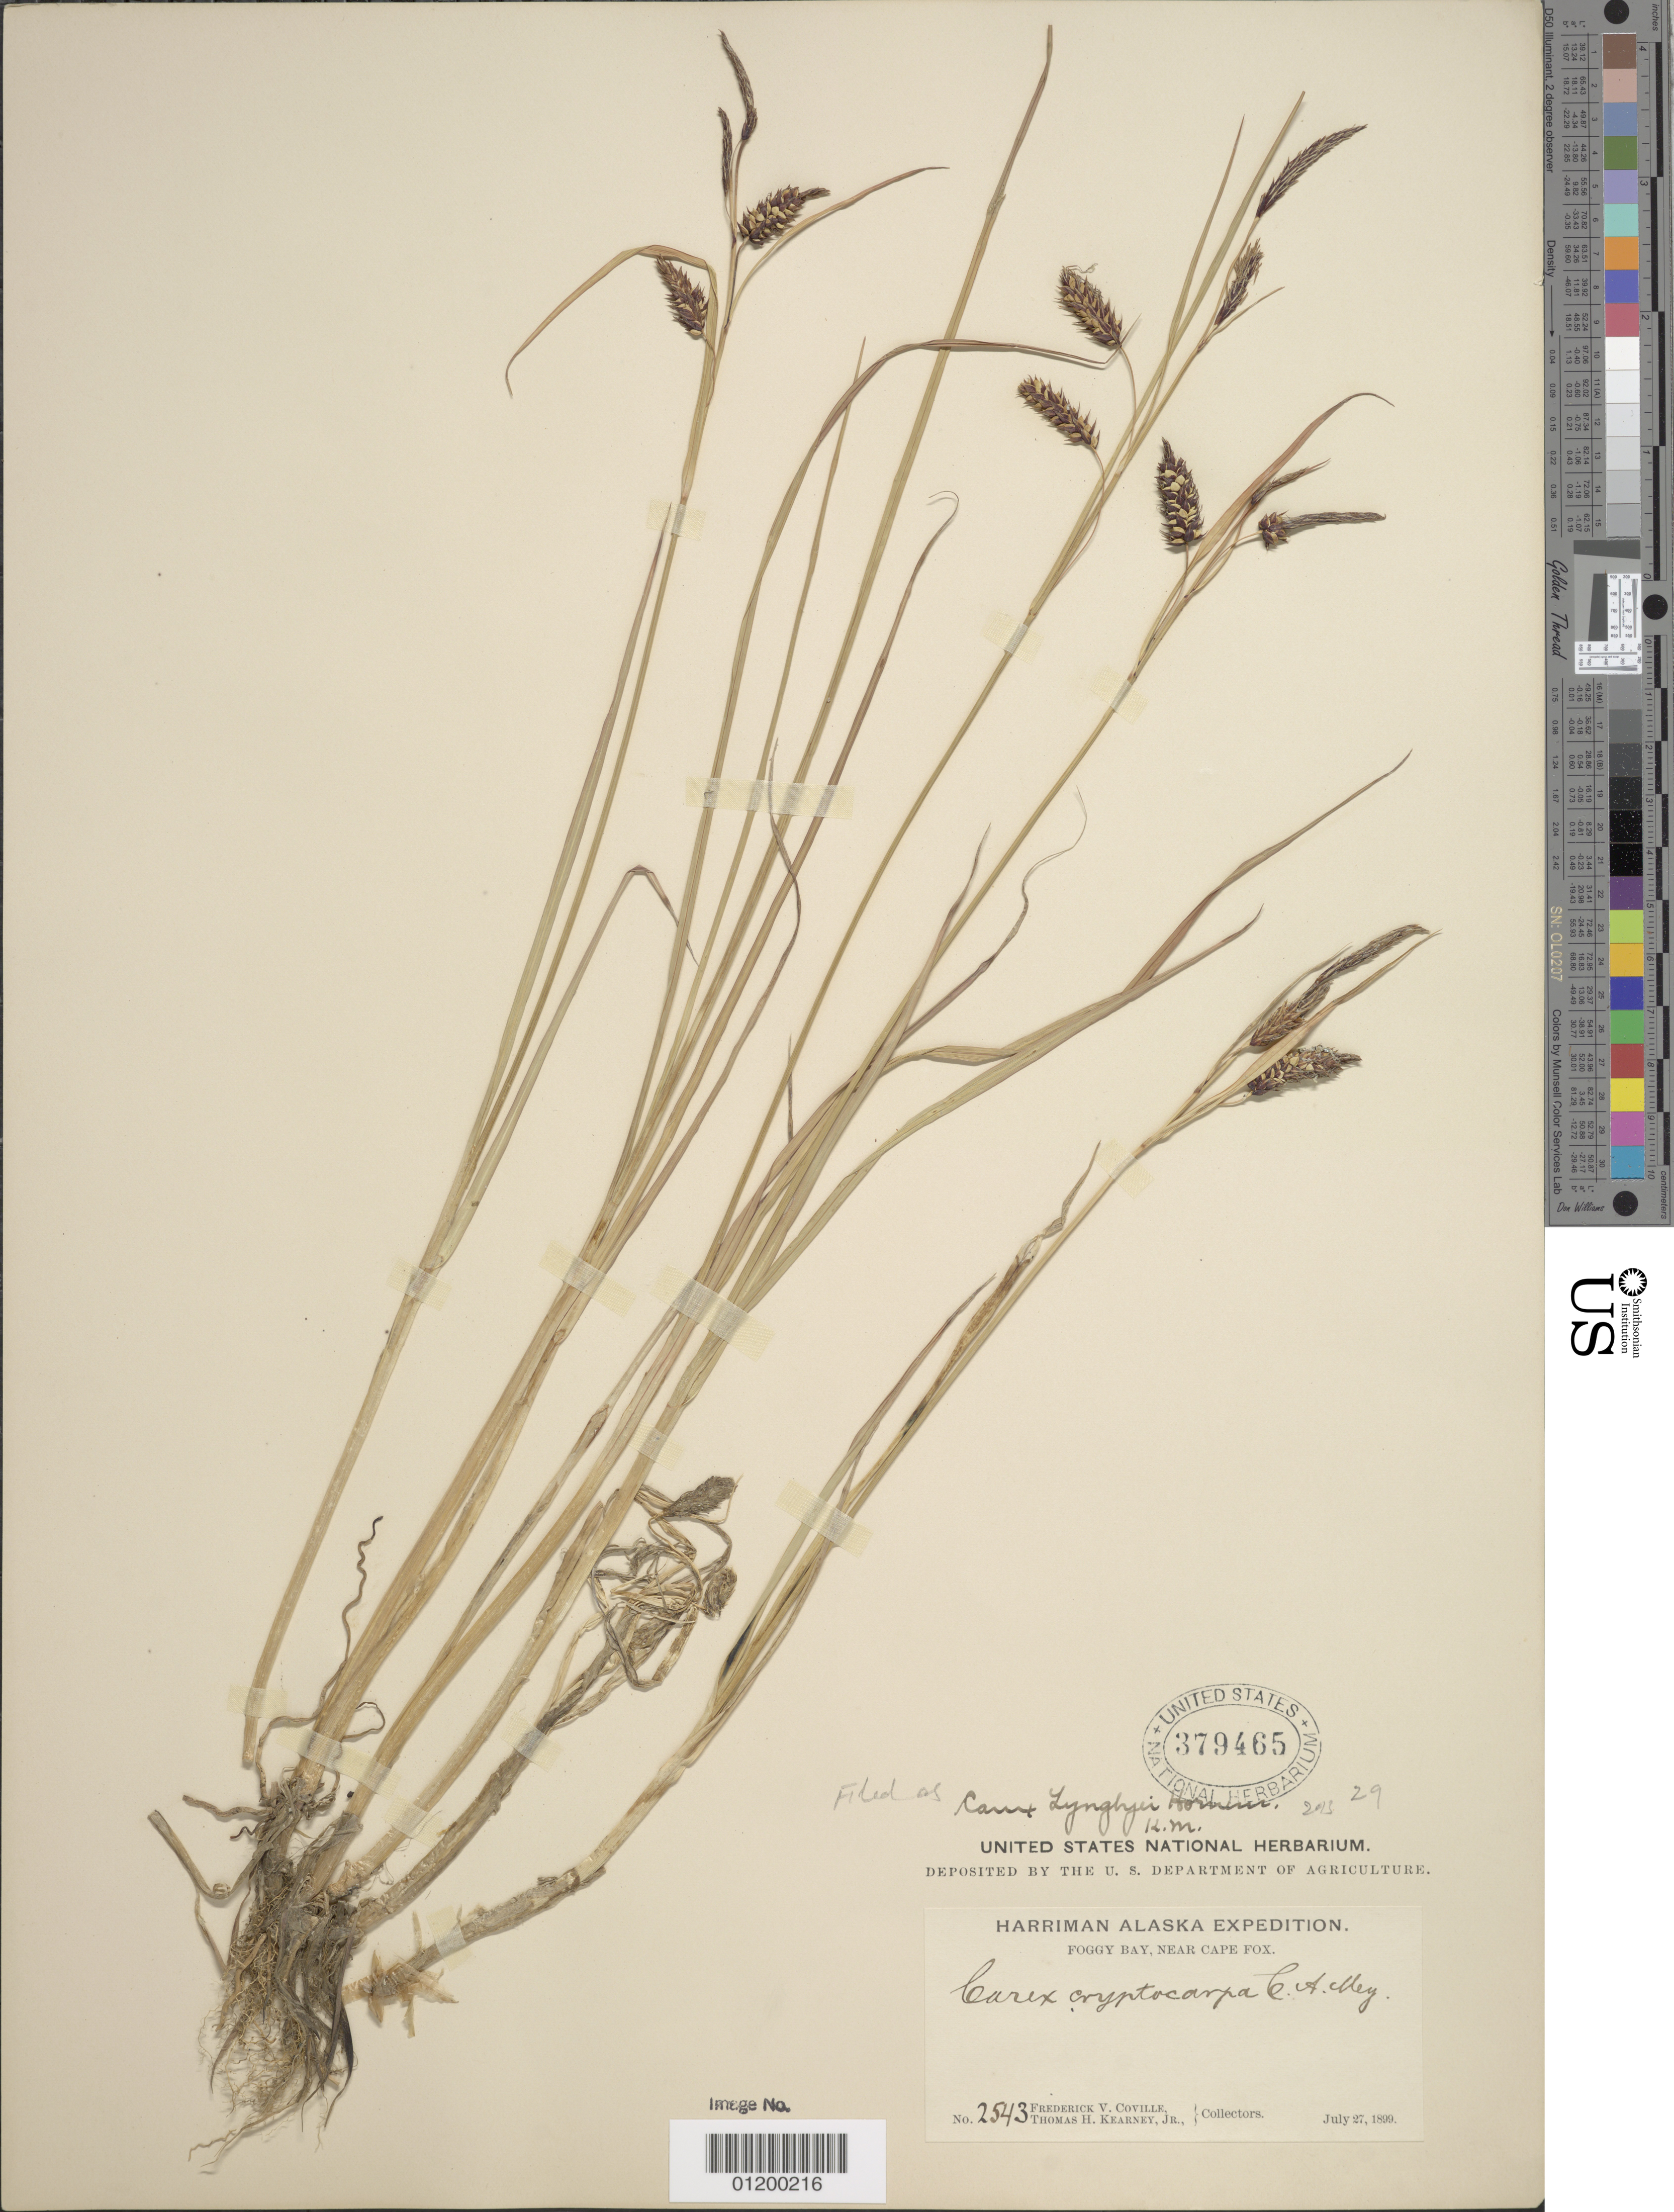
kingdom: Plantae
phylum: Tracheophyta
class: Liliopsida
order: Poales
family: Cyperaceae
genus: Carex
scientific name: Carex lyngbyei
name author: Hornem.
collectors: F. V. Coville & T. H. Kearney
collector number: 2543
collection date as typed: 27 Jul 1899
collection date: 1899-07-27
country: United States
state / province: Alaska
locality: Foggy Bay, near Cape Fox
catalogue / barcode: US 379465